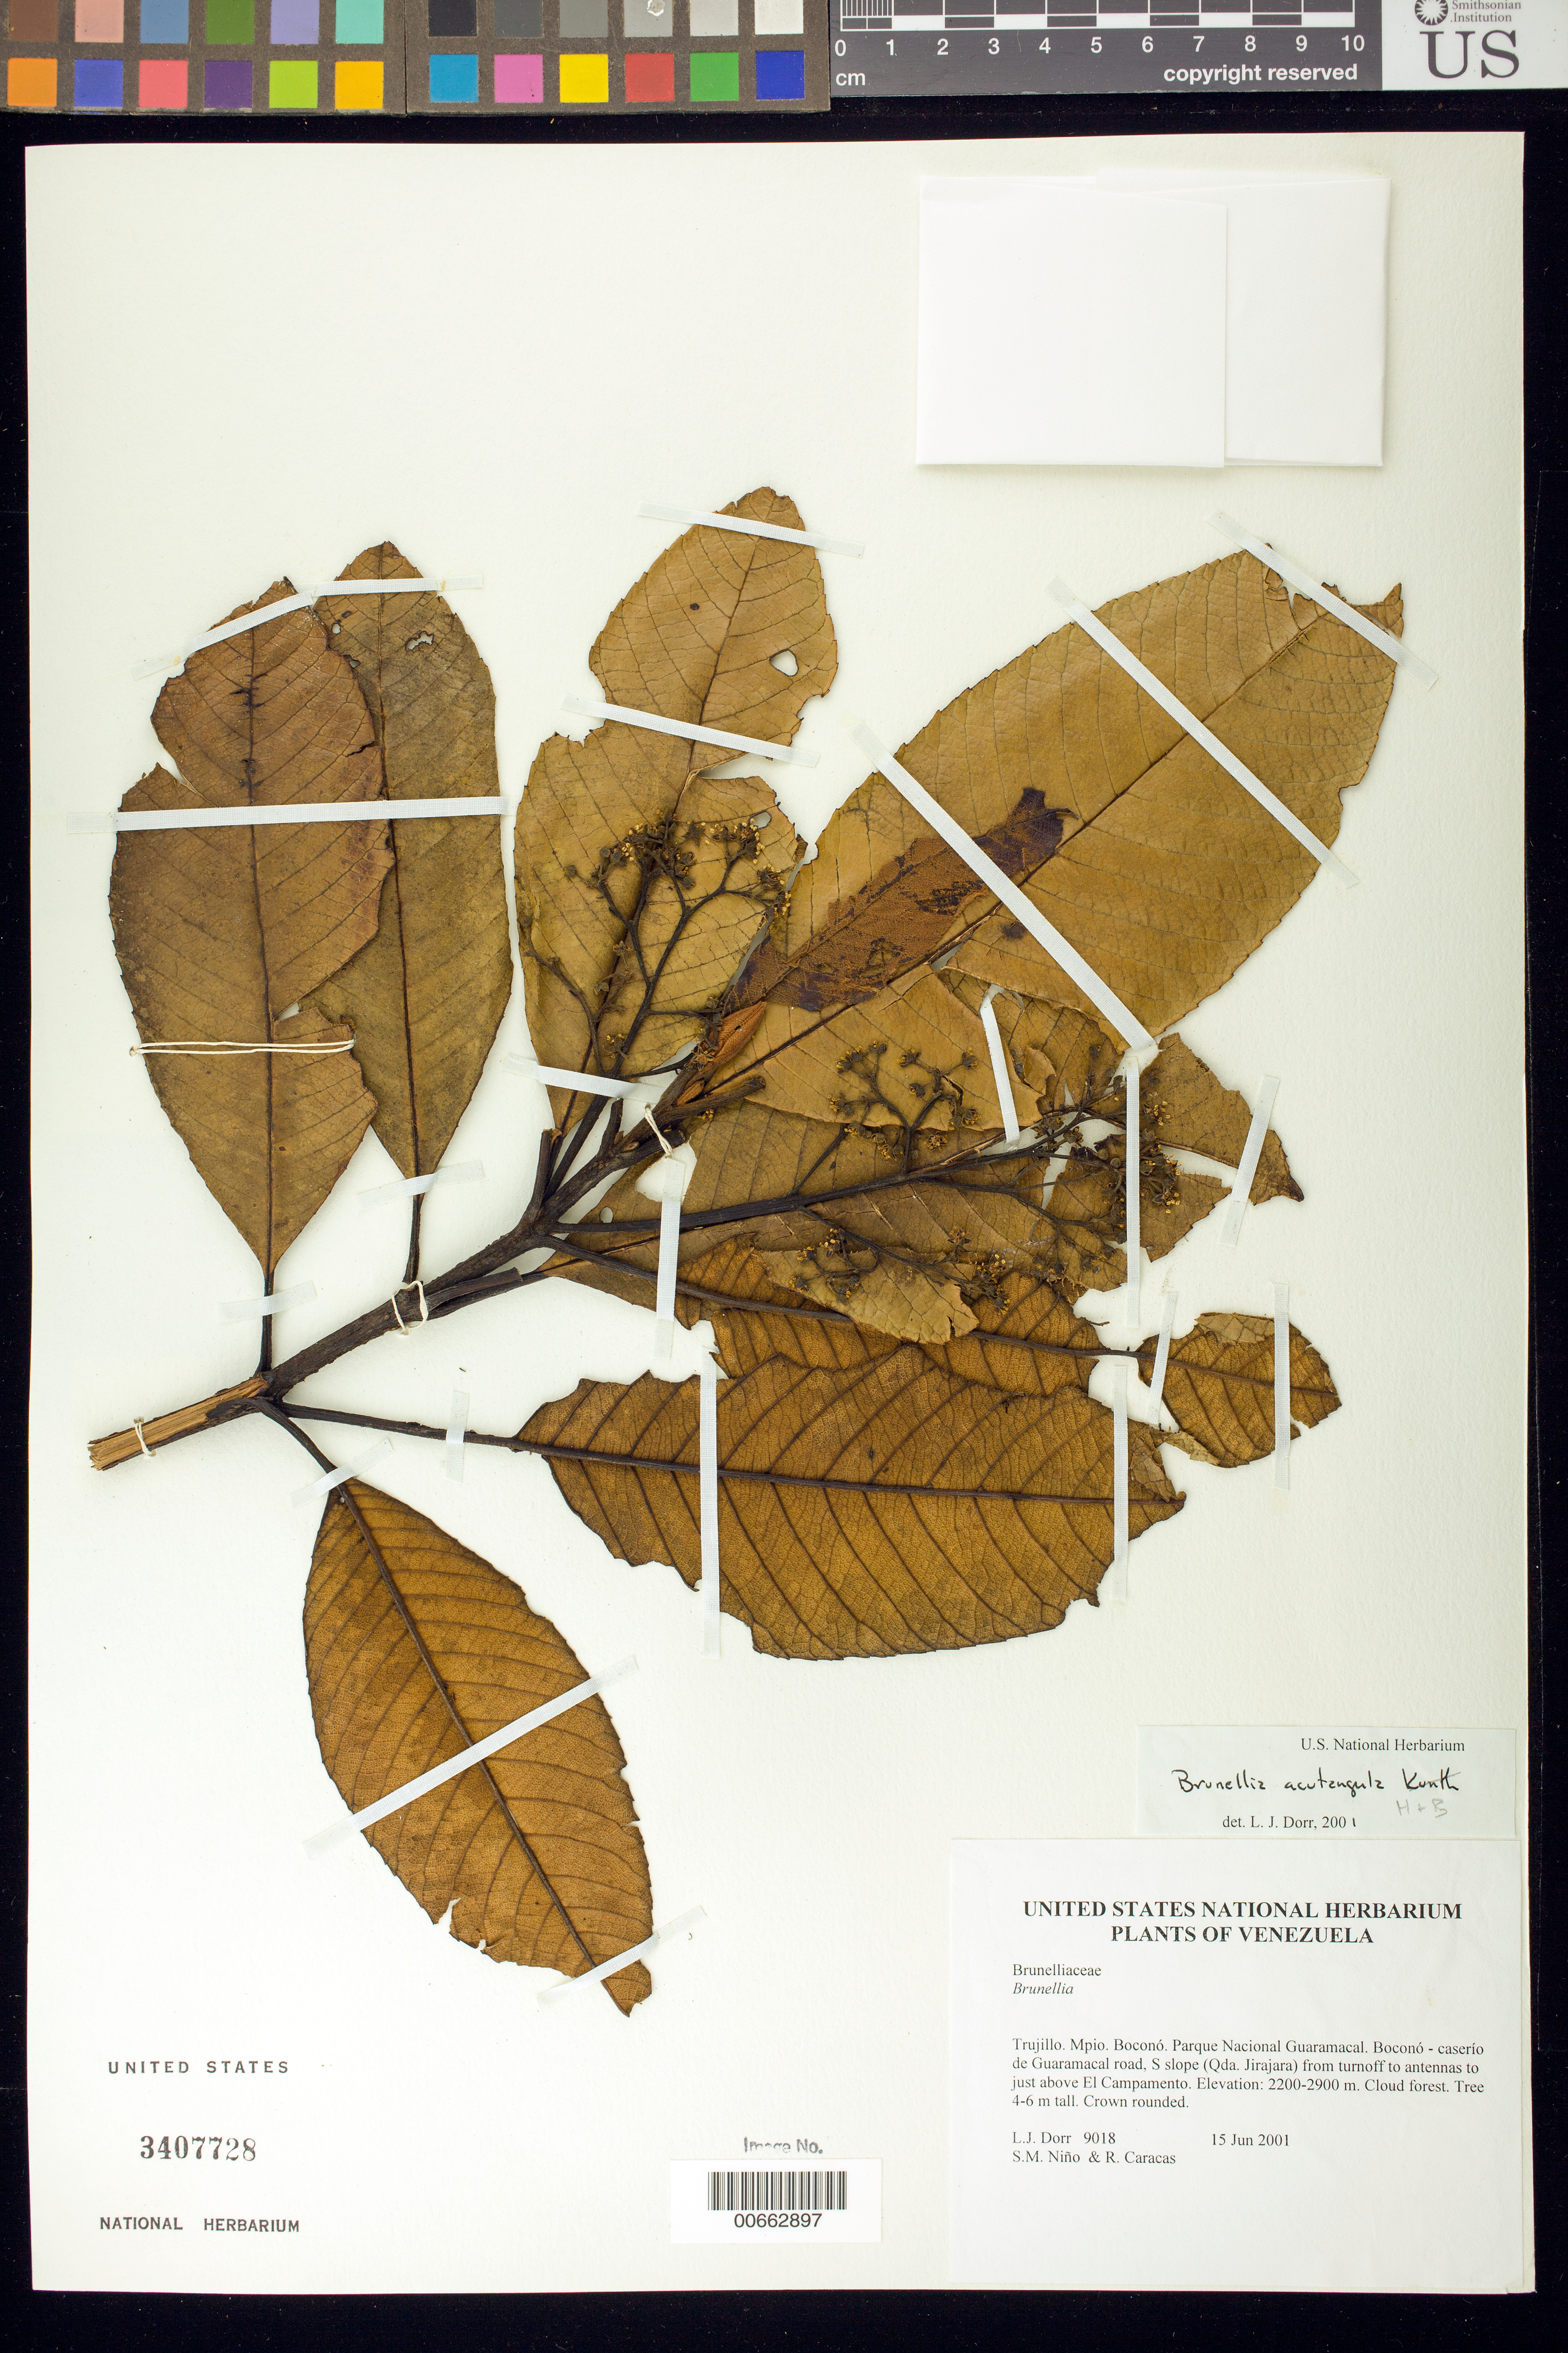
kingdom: Plantae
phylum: Tracheophyta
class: Magnoliopsida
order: Oxalidales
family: Brunelliaceae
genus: Brunellia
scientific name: Brunellia acutangula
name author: Humb. & Bonpl.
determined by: Dorr, L. J., (BOT), Smithsonian Institution - National Museum of Natural History (UNITED STATES)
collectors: L. J. Dorr, S. M. Niño & R. Caracas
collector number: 9018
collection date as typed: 15 Jun 2001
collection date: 2001-06-15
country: Venezuela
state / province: Trujillo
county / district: Boconó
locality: Parque Nacional Guaramacal. Boconó-caserío de Guaramacal road, S slope (Qda. Jirajara) from turnoff to antennas to just above El Campamento.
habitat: Cloud forest.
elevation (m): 2200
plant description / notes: CTES, F, PORT, US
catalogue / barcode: US 3407728